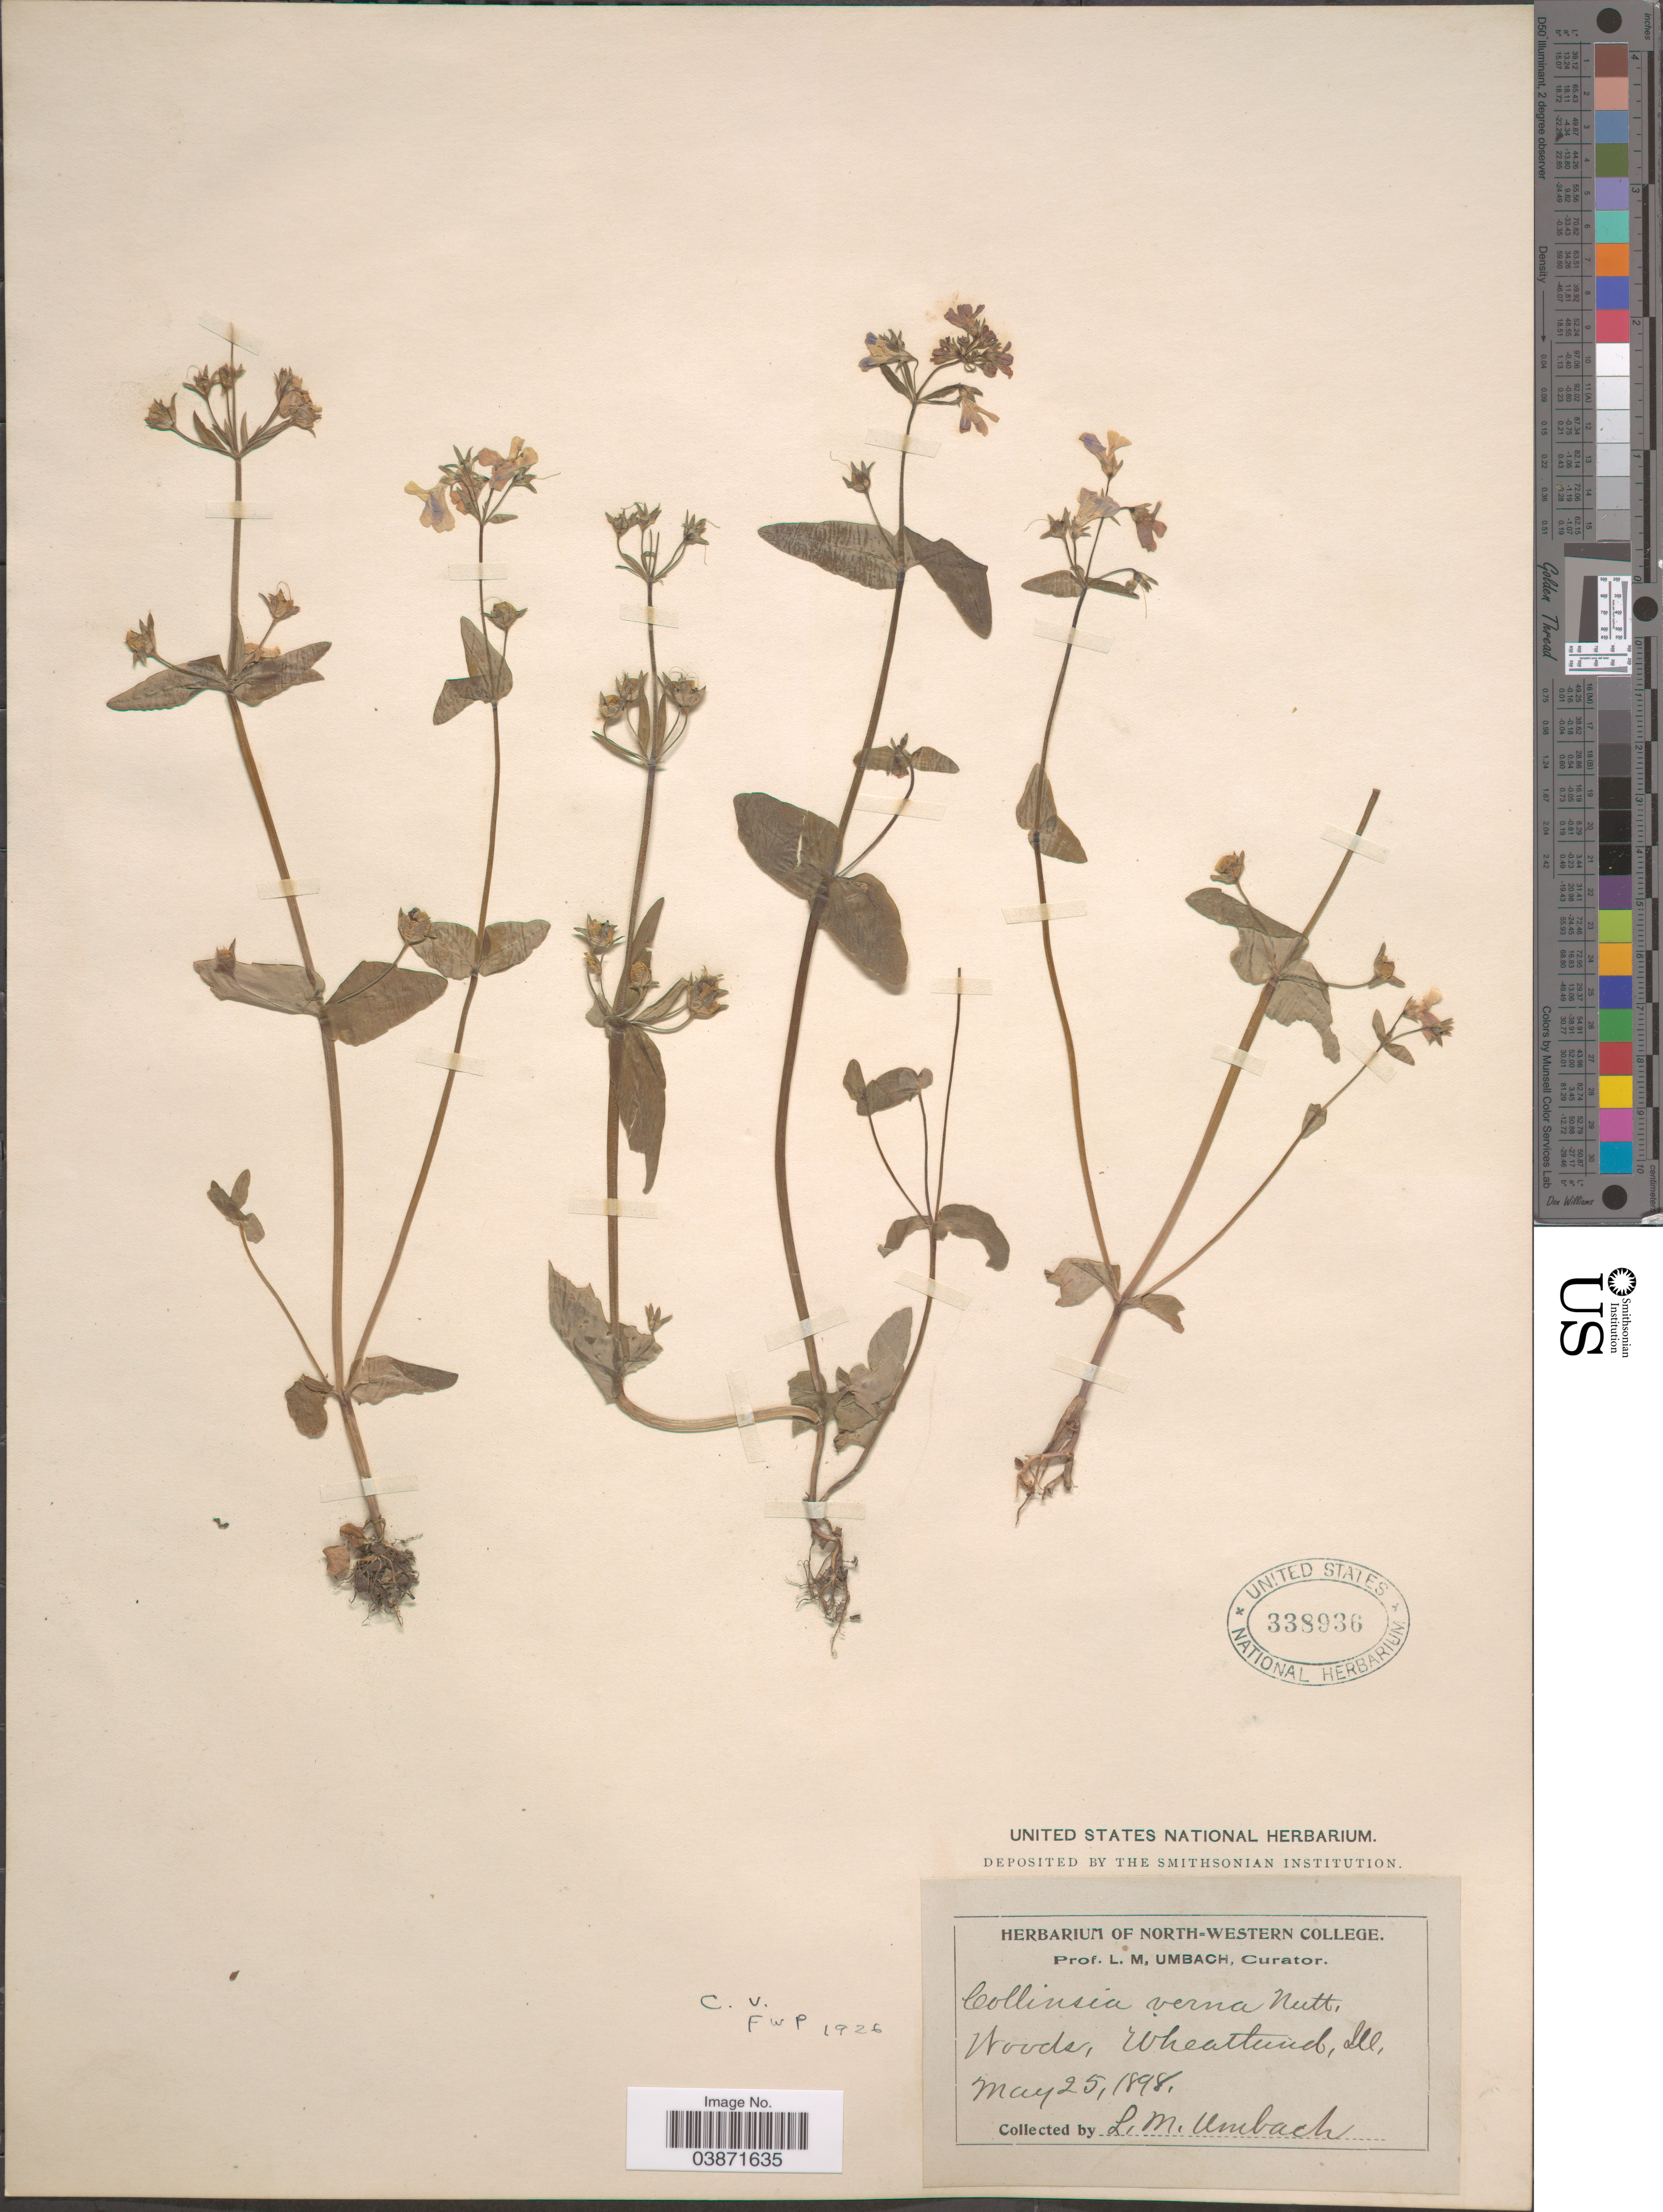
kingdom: Plantae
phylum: Tracheophyta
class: Magnoliopsida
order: Lamiales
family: Plantaginaceae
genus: Collinsia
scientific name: Collinsia verna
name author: Nutt.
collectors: L. M. Umbach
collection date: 1898-05-25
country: United States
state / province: Illinois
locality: Woods, Wheatland.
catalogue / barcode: US 338936